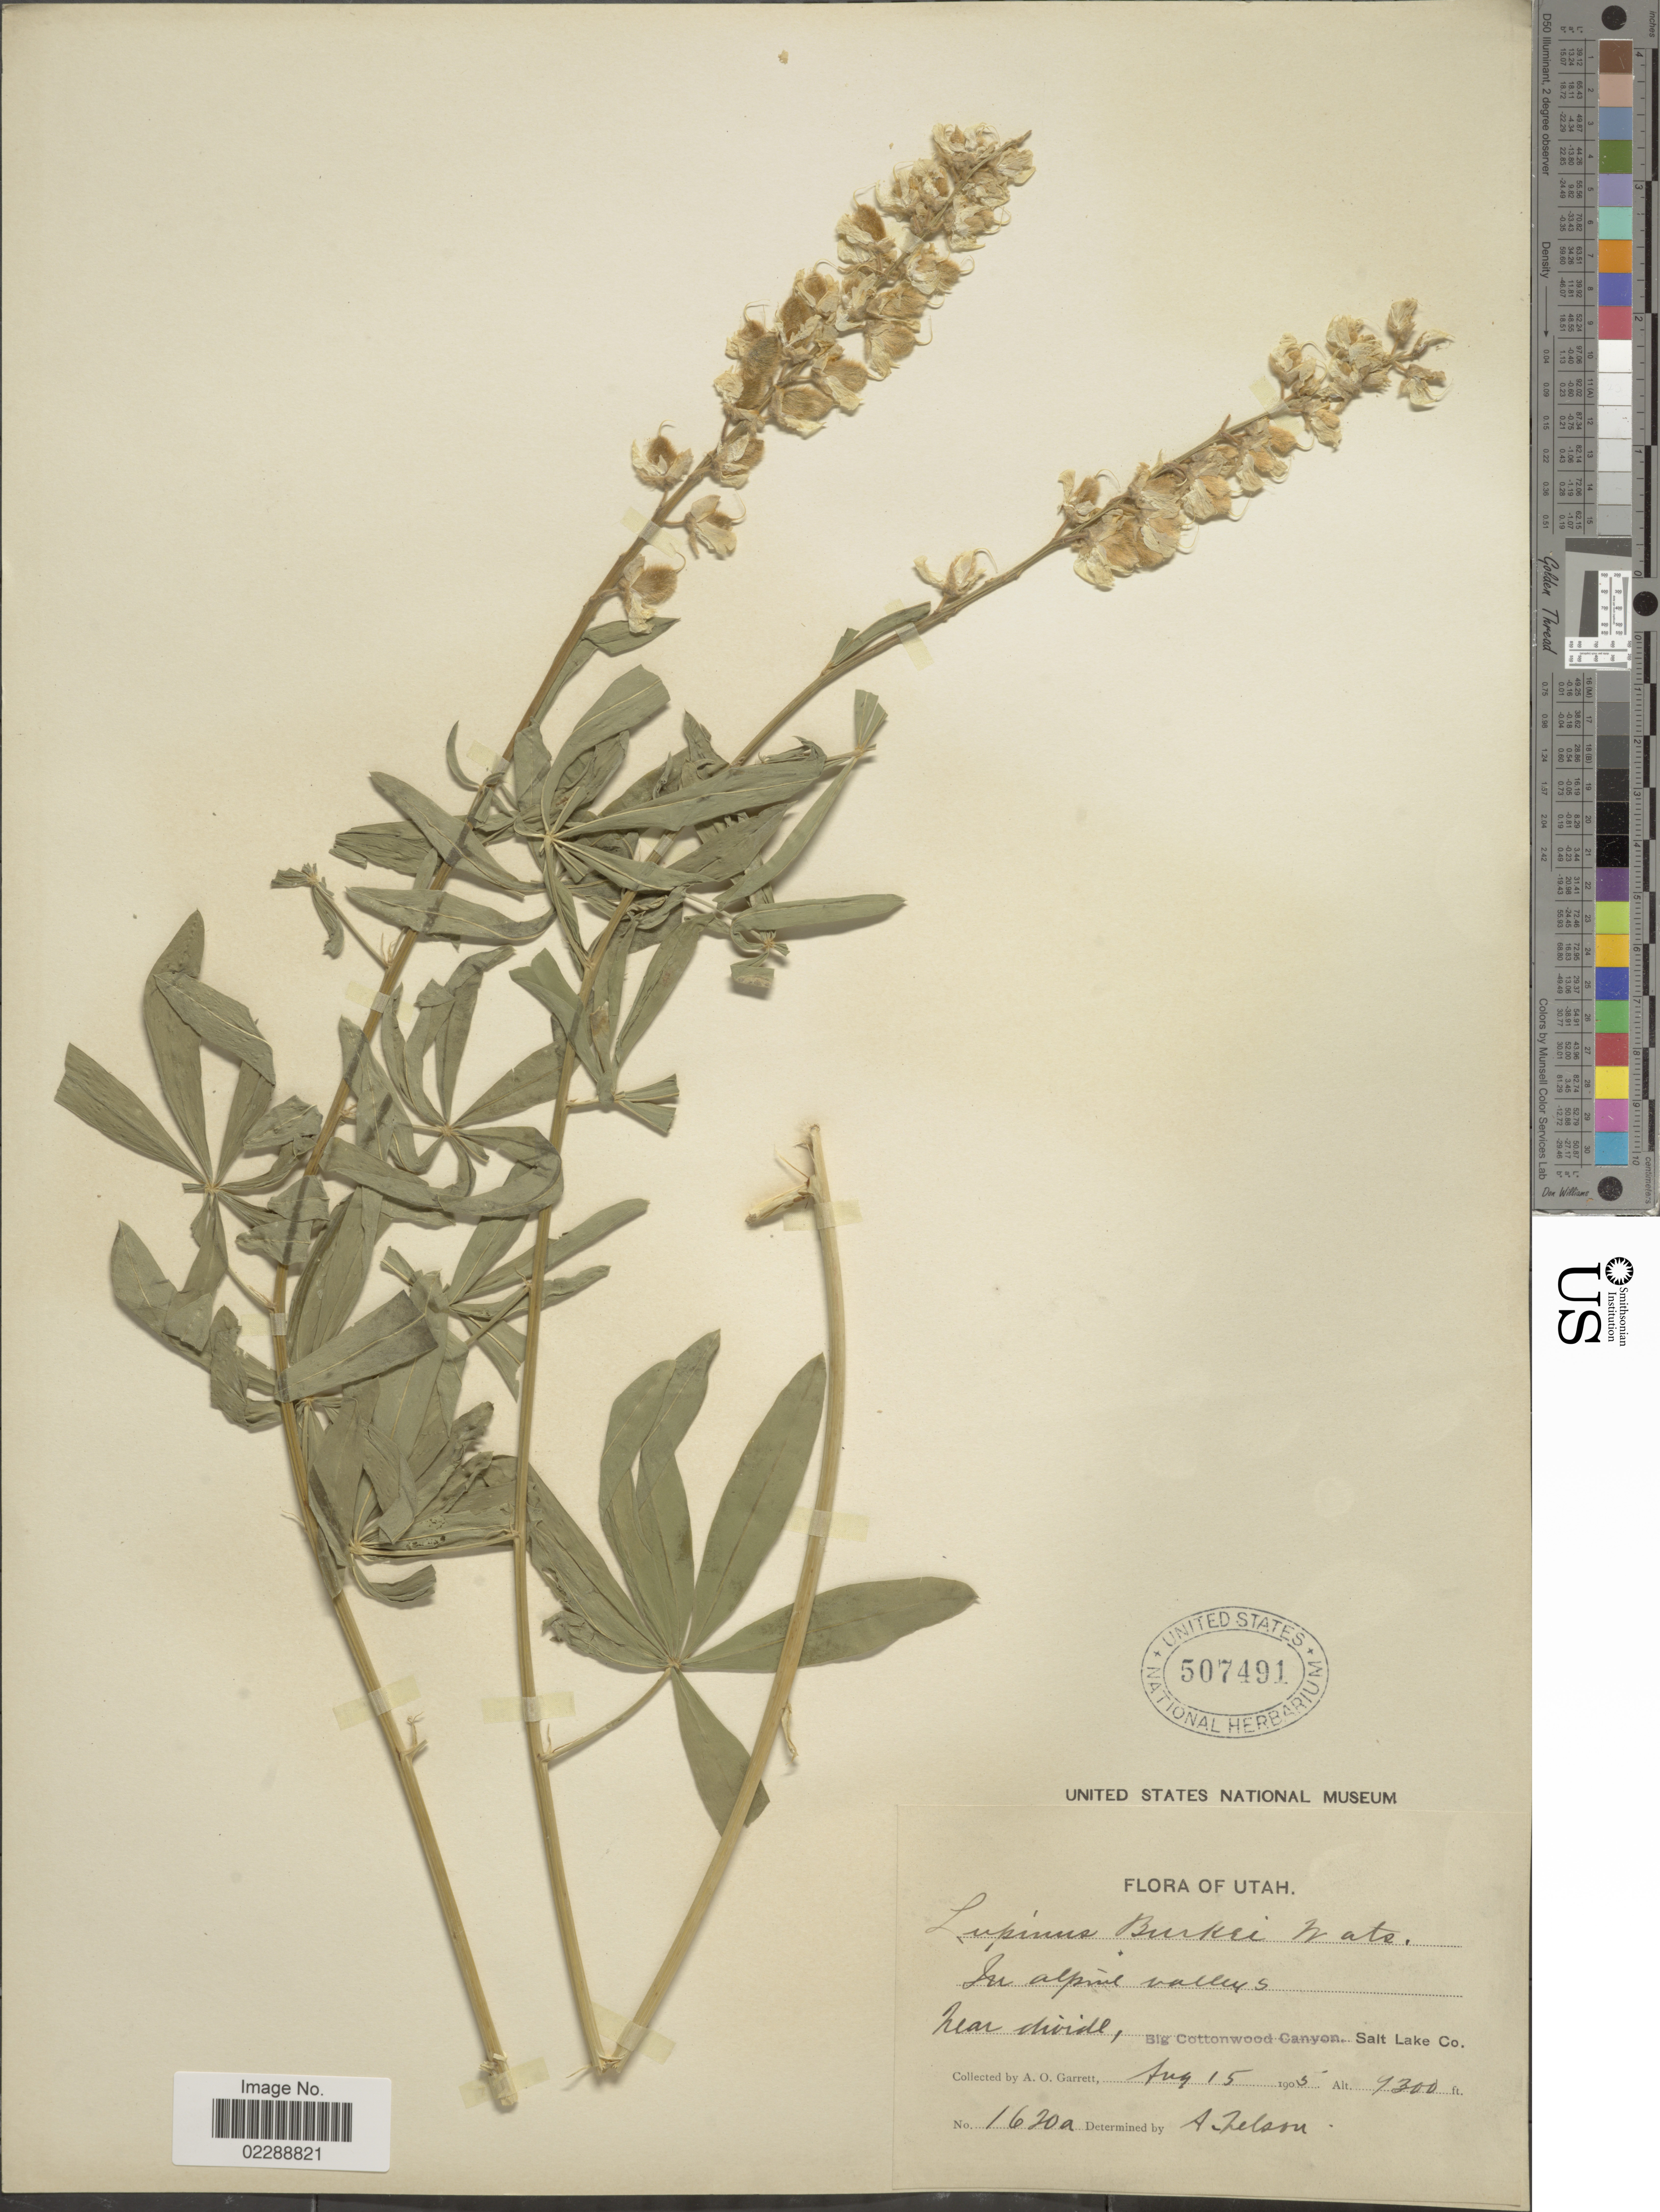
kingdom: Plantae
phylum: Tracheophyta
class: Magnoliopsida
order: Fabales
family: Fabaceae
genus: Lupinus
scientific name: Lupinus sp.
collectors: A. O. Garrett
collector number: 1620a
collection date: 1905-08-15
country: United States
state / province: Utah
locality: In alpine valley 5, Near dividl, Big Cottonwood Canyon, Salt Lake Co.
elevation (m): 1311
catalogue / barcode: US 507491